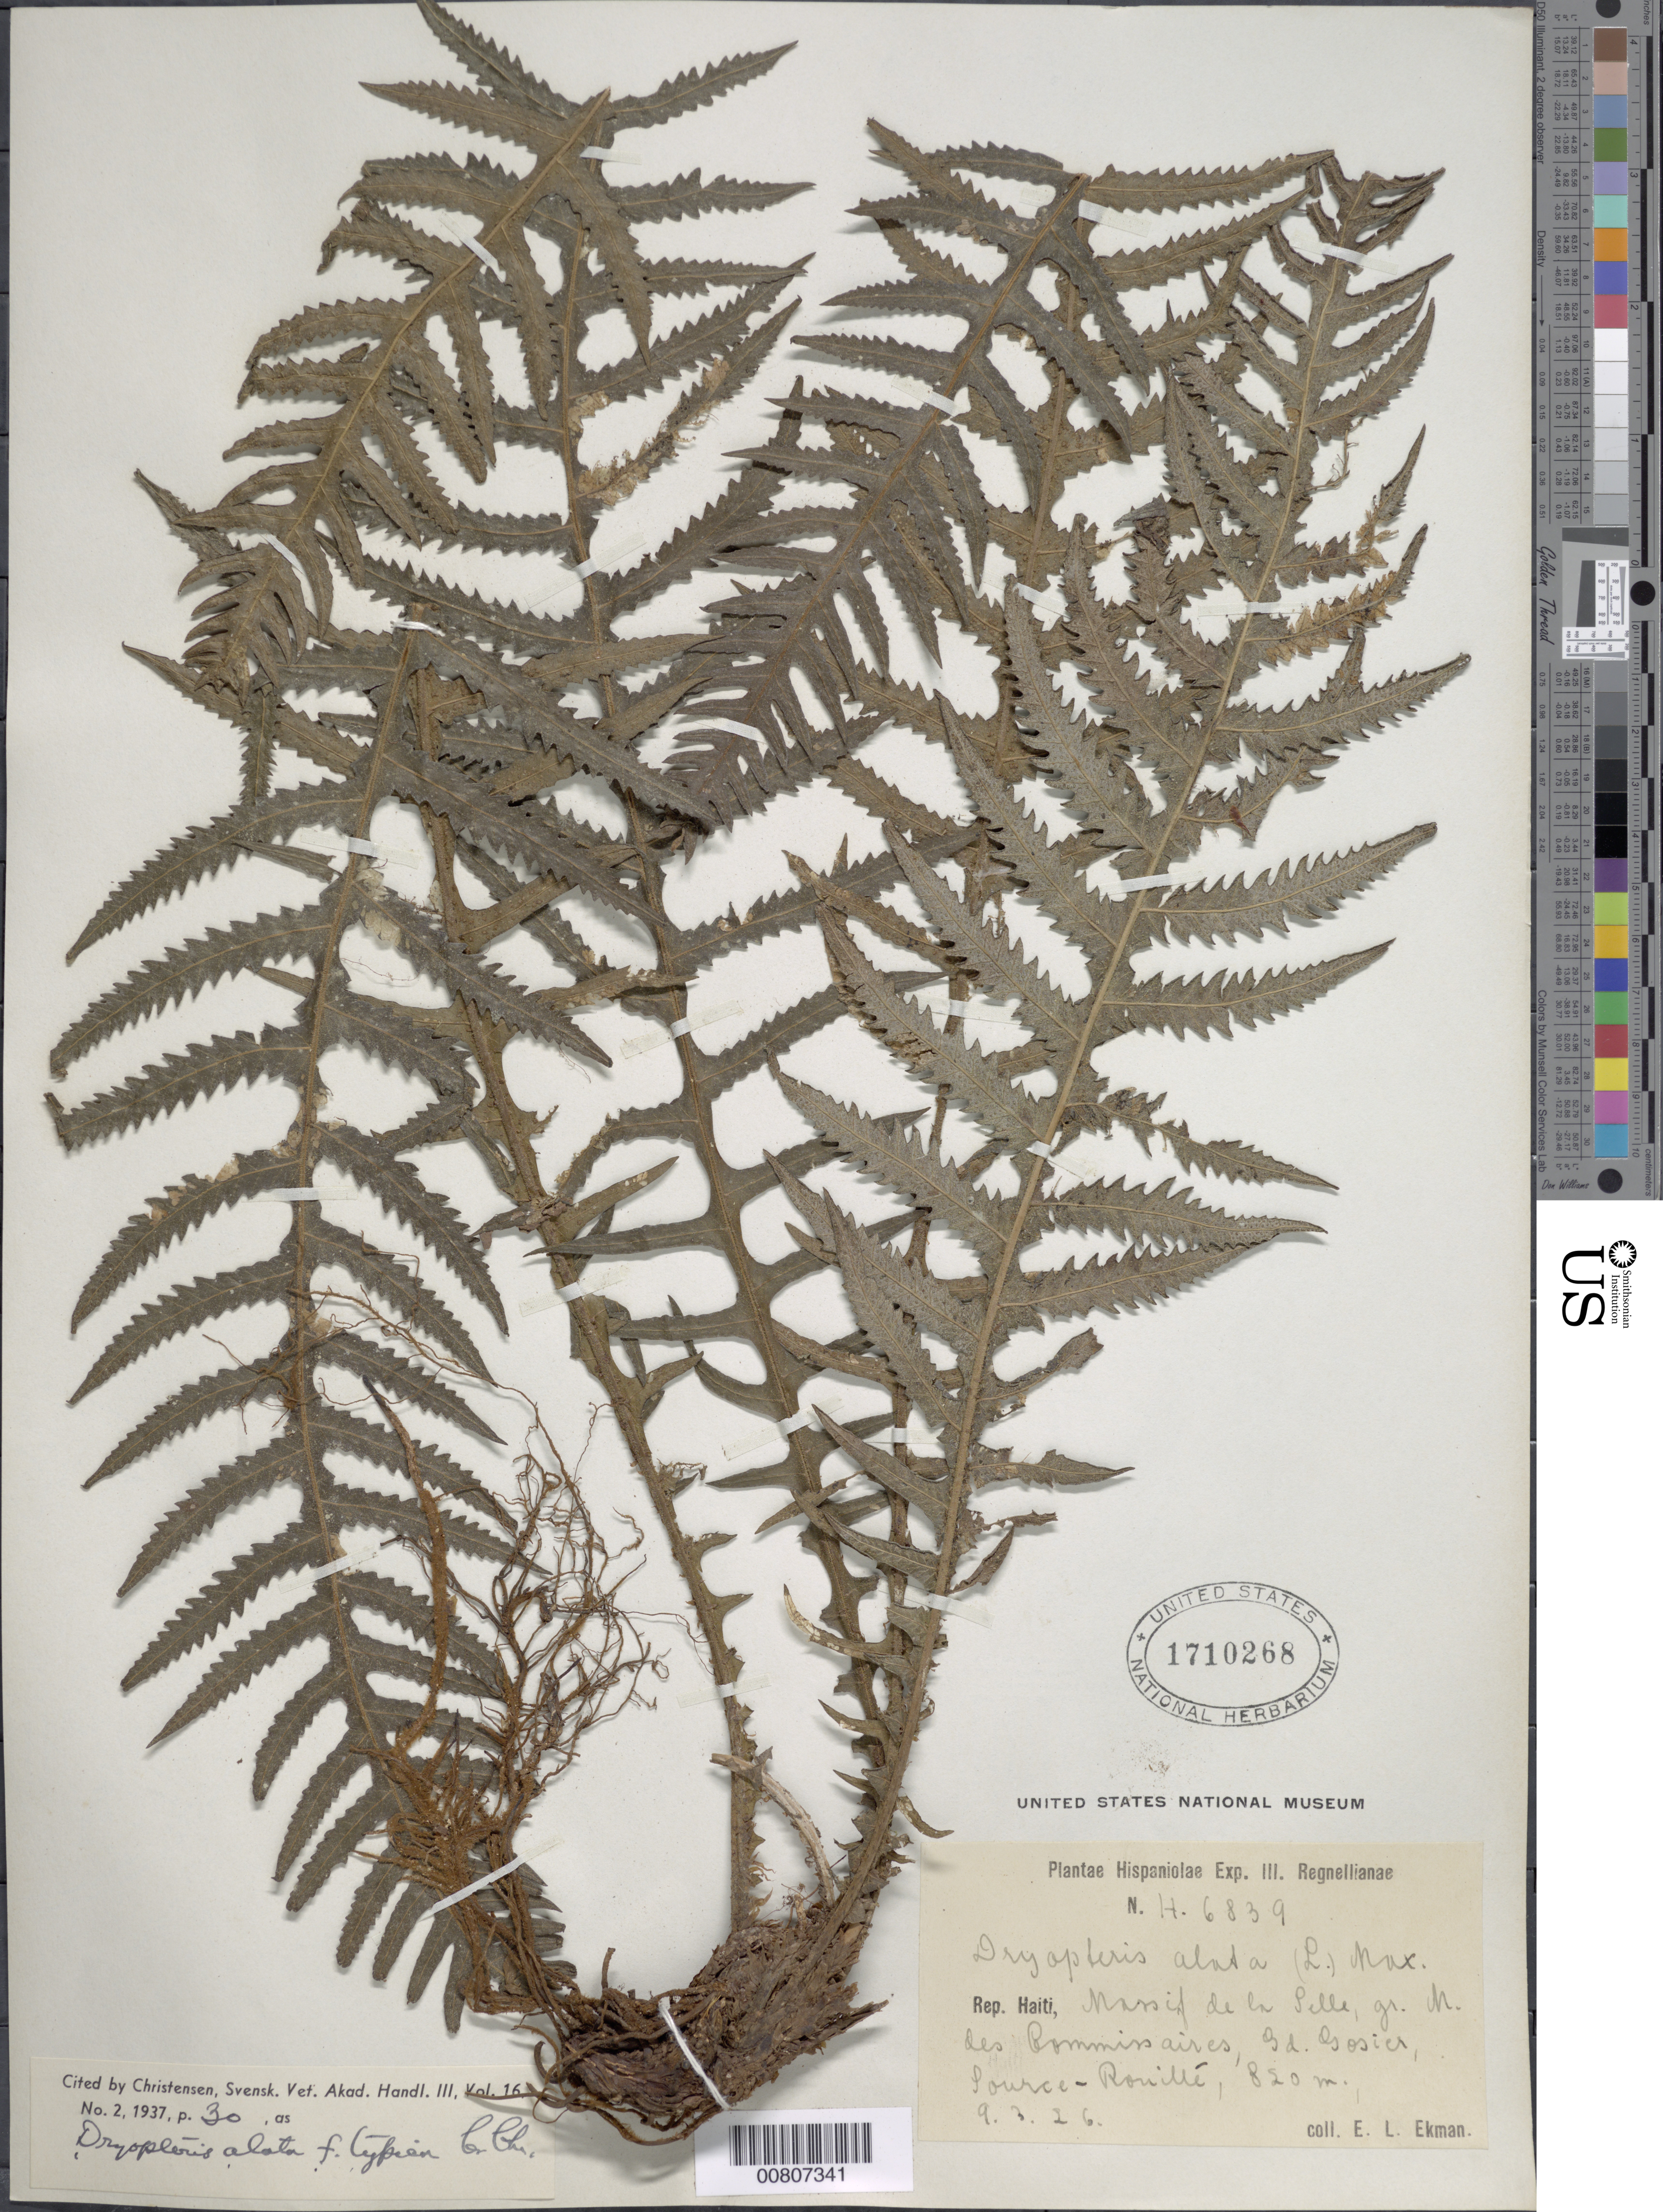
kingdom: Plantae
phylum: Tracheophyta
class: Polypodiopsida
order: Polypodiales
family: Thelypteridaceae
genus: Goniopteris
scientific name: Goniopteris alata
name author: (L.) Ching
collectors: E. L. Ekman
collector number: H 6839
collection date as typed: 09 Mar 1926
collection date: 1926-03-09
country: Haiti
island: Hispaniola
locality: Massif de la Selle, gr. M. des Commissaires, Gd. Gosier, Source-Rouillé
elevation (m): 820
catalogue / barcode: US 1710268